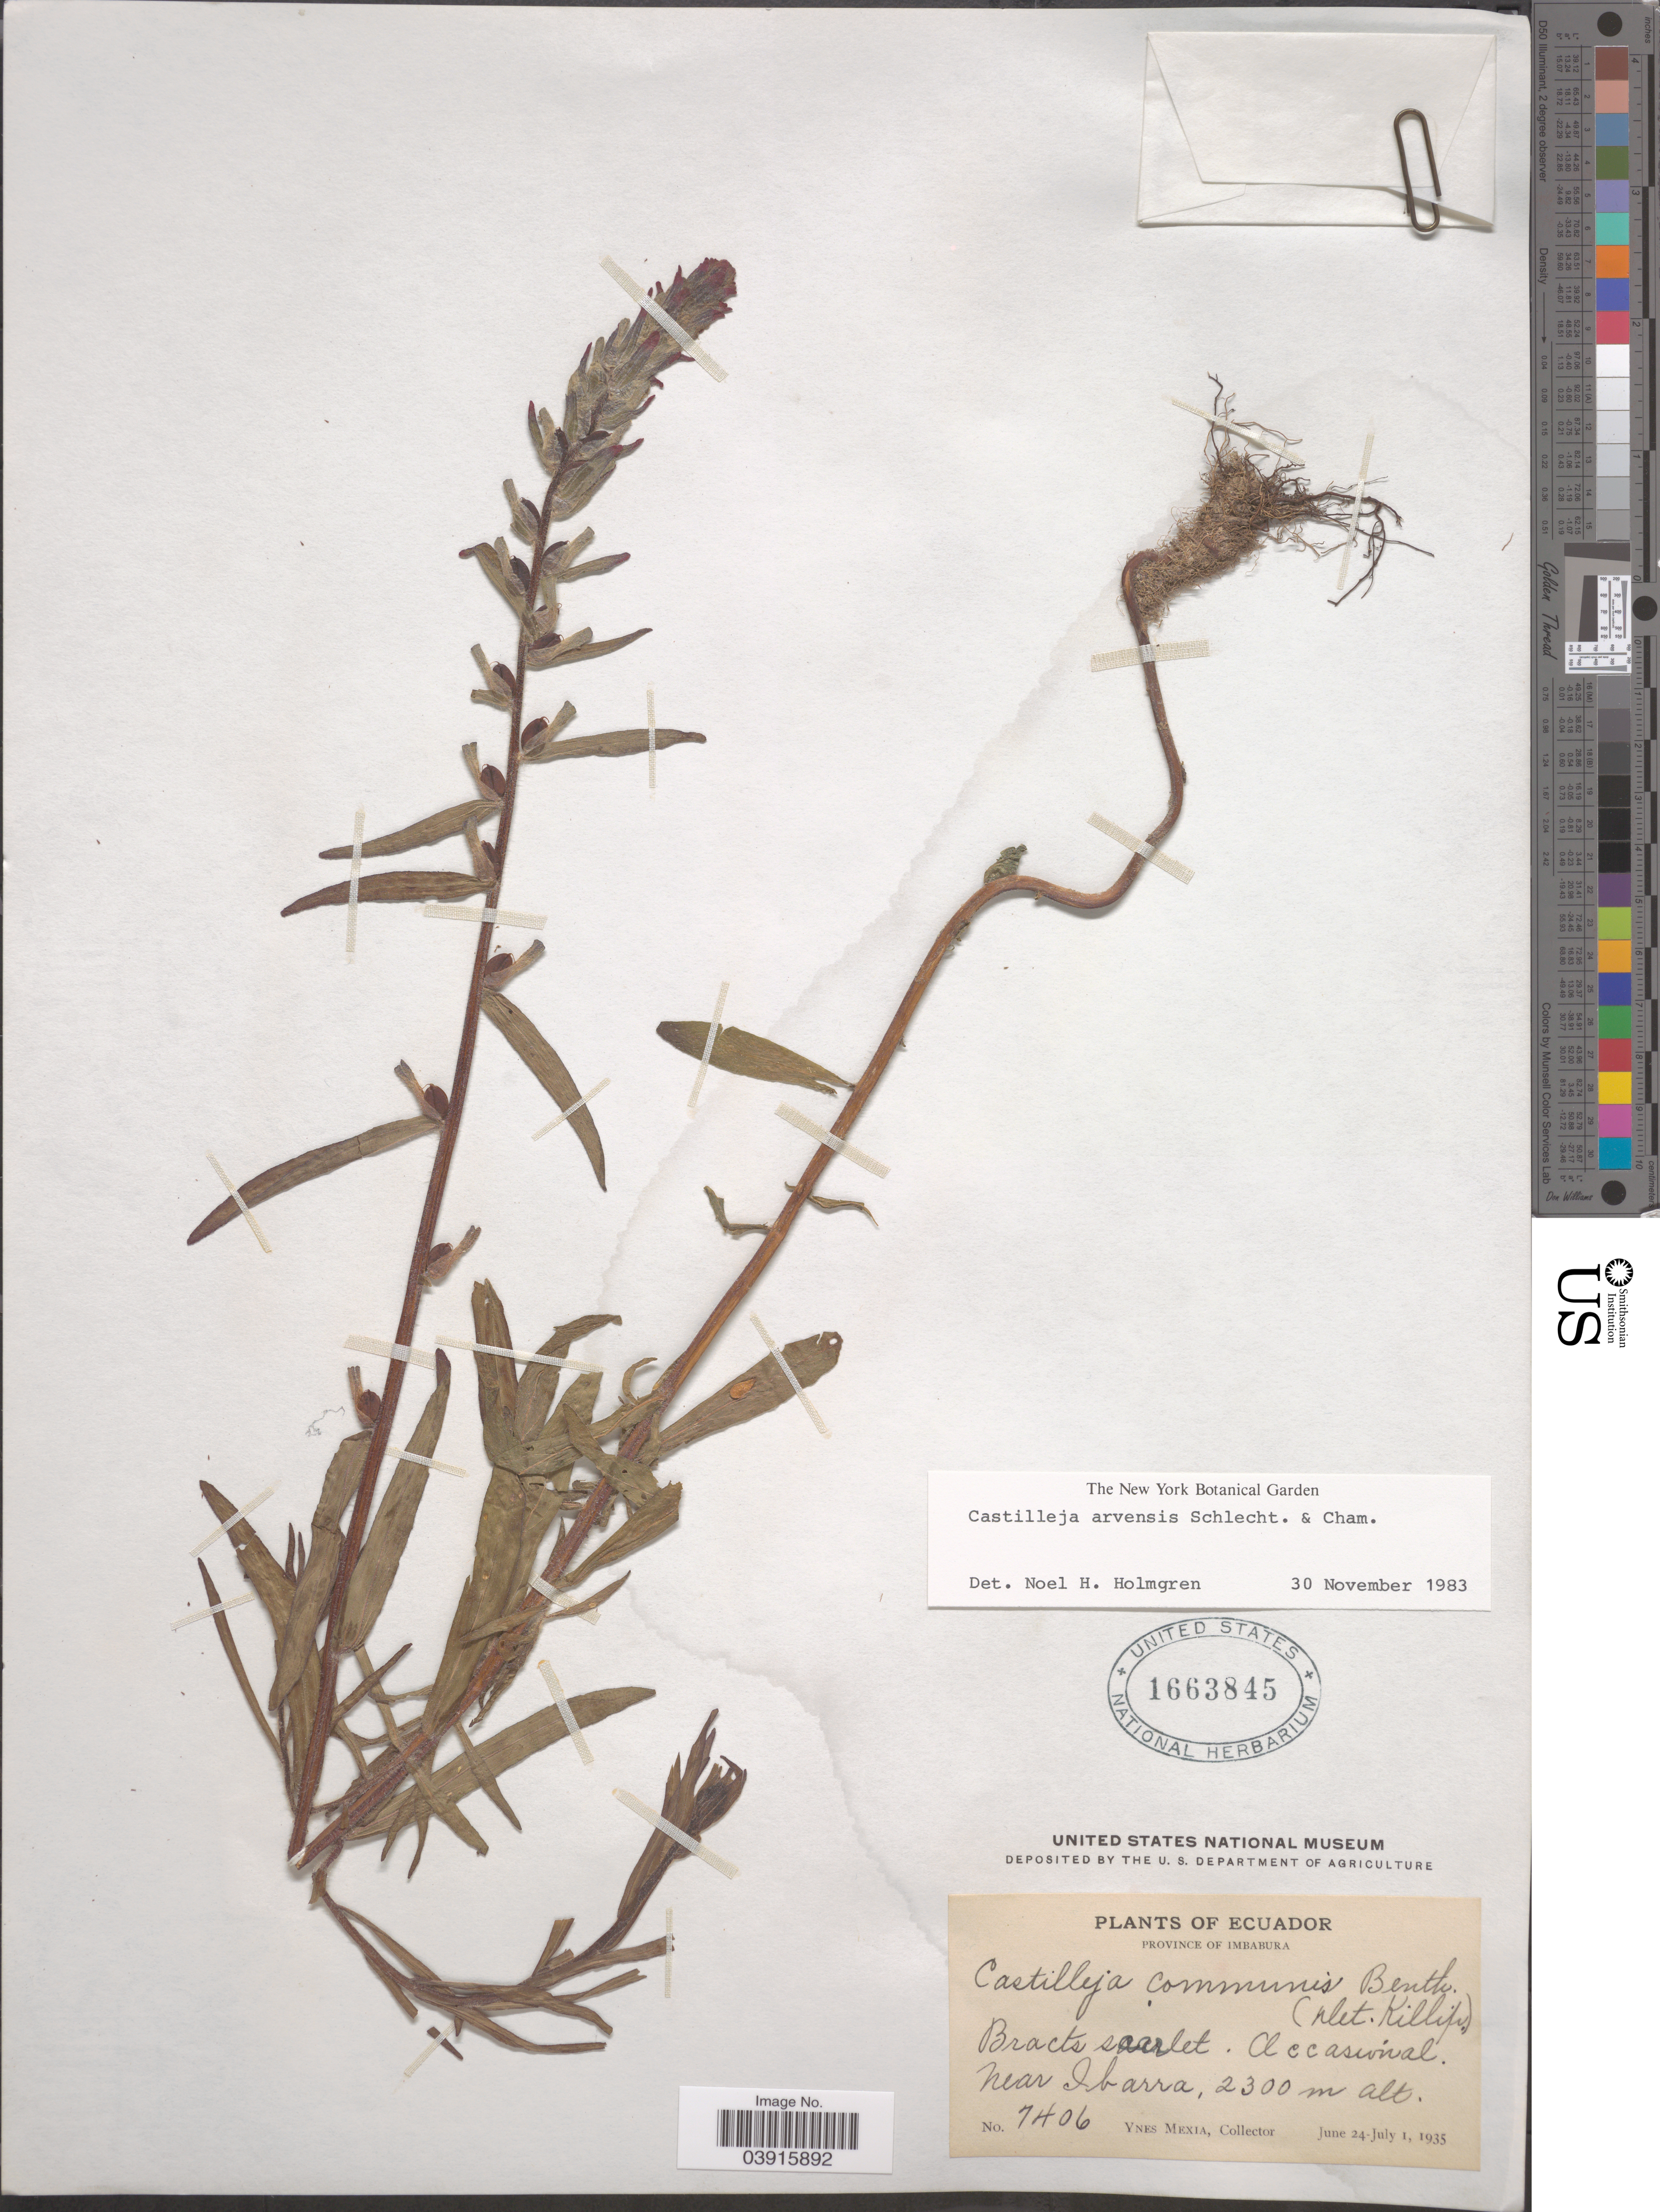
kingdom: Plantae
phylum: Tracheophyta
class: Magnoliopsida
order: Lamiales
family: Orobanchaceae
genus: Castilleja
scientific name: Castilleja arvensis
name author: Schltdl. & Cham.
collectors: Y. Mexia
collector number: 7406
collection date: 1935-06-24/1935-07-01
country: Ecuador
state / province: Imbabura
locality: Near Ibarra.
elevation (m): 2300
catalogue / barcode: US 1663845